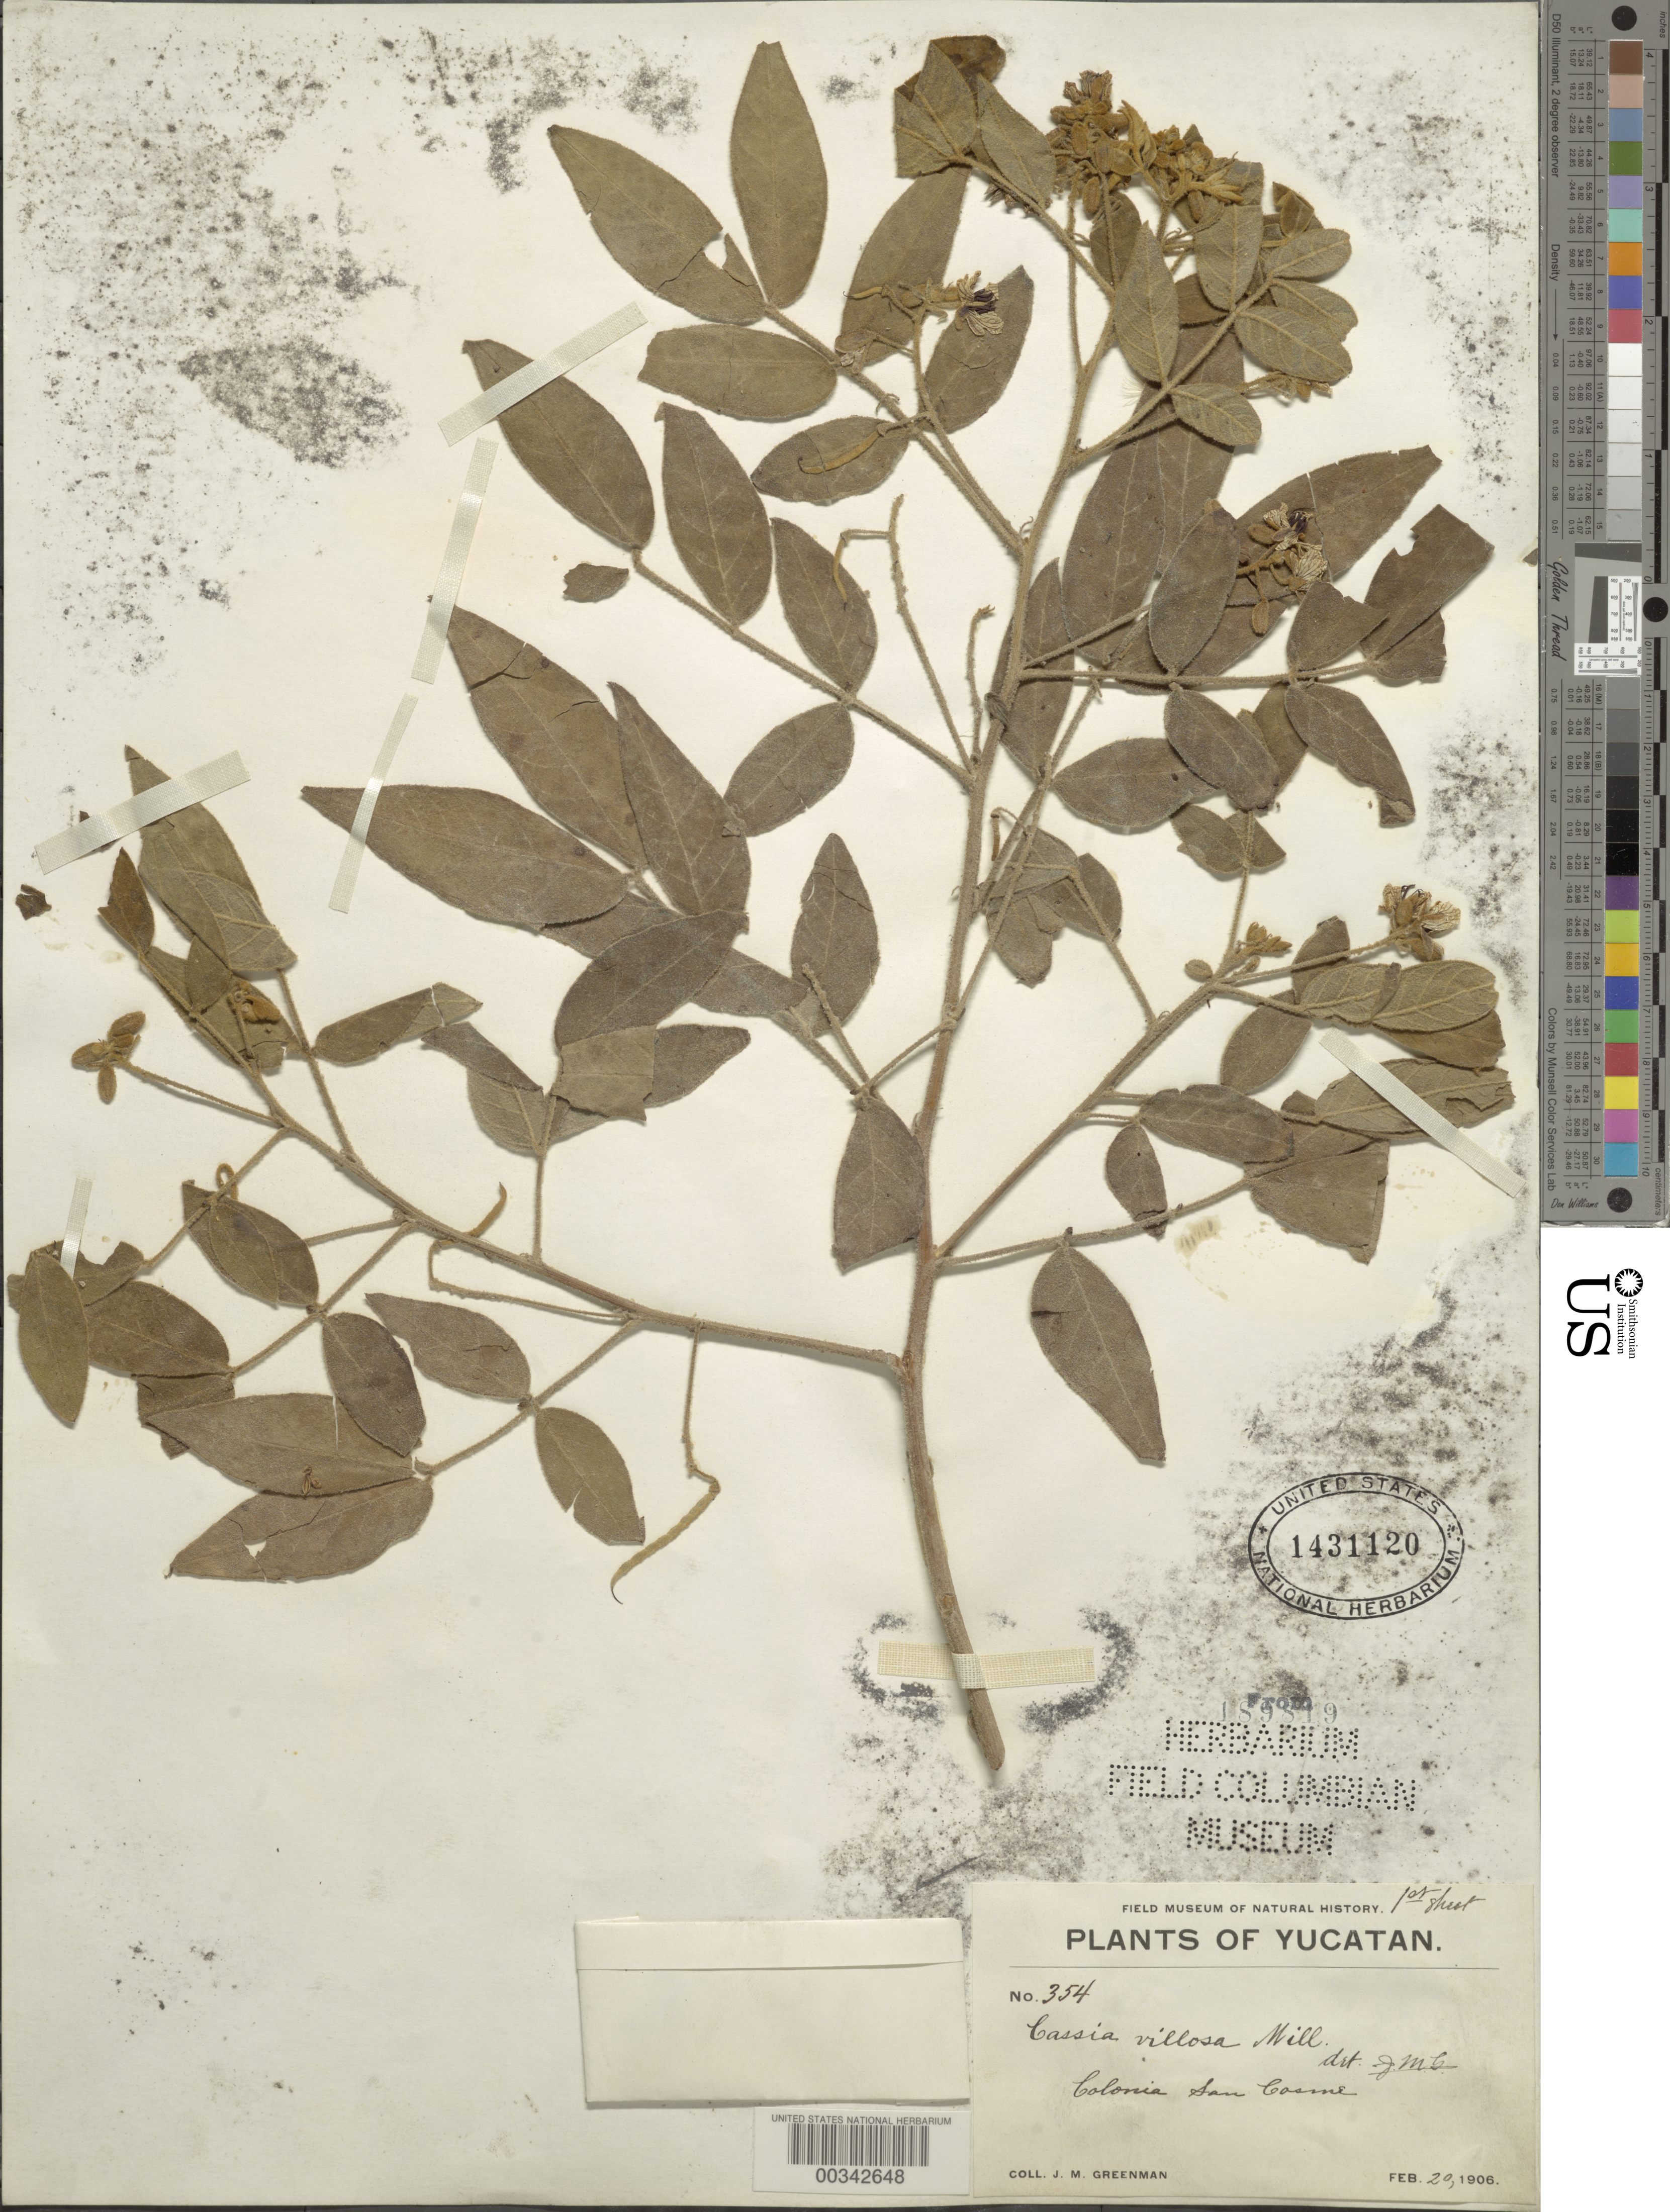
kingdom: Plantae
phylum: Tracheophyta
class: Magnoliopsida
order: Fabales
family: Fabaceae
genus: Senna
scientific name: Senna villosa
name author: (Mill.) H.S. Irwin & Barneby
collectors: J. M. Greenman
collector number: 354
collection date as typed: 20 Feb 1906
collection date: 1906-02-20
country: Mexico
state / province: Yucatán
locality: Colonia San Cosme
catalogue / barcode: US 1431120